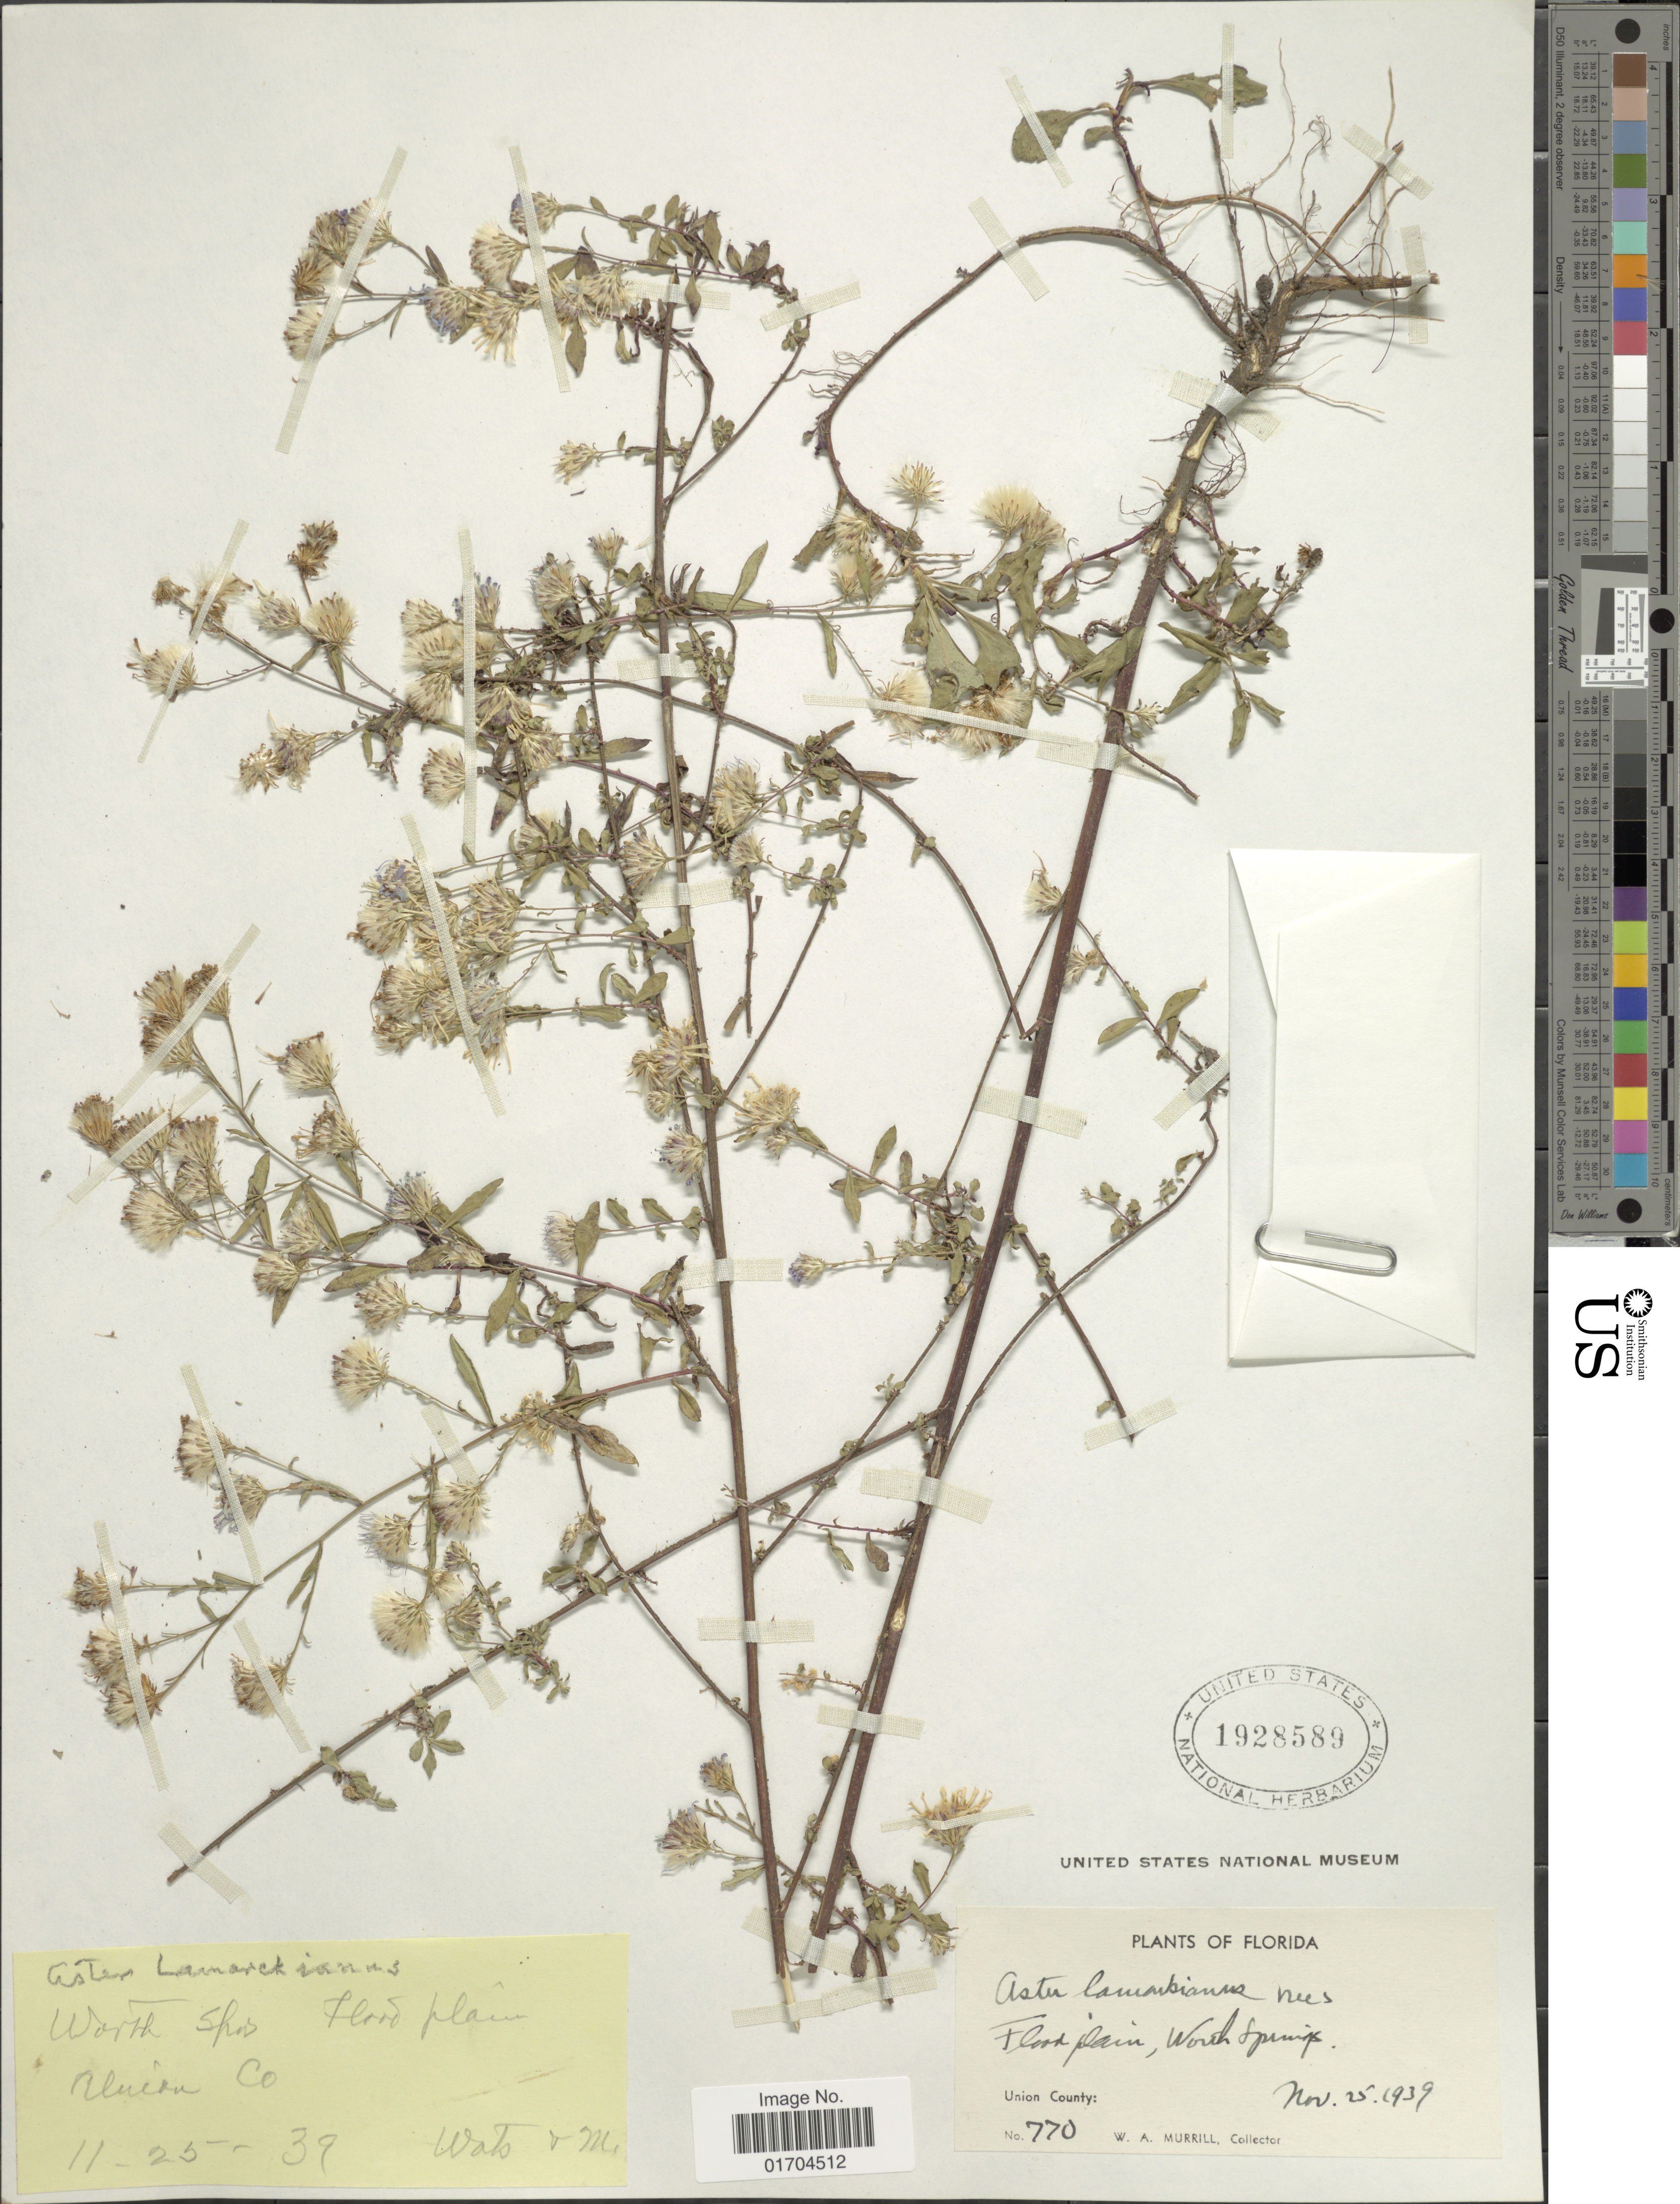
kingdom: Plantae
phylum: Tracheophyta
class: Magnoliopsida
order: Asterales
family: Asteraceae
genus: Symphyotrichum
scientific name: Symphyotrichum sp.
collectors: W. A. Murrill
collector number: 770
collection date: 1939-11-25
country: United States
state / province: Florida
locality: Flood plain, Worth Springs, Union Co.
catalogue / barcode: US 1928589